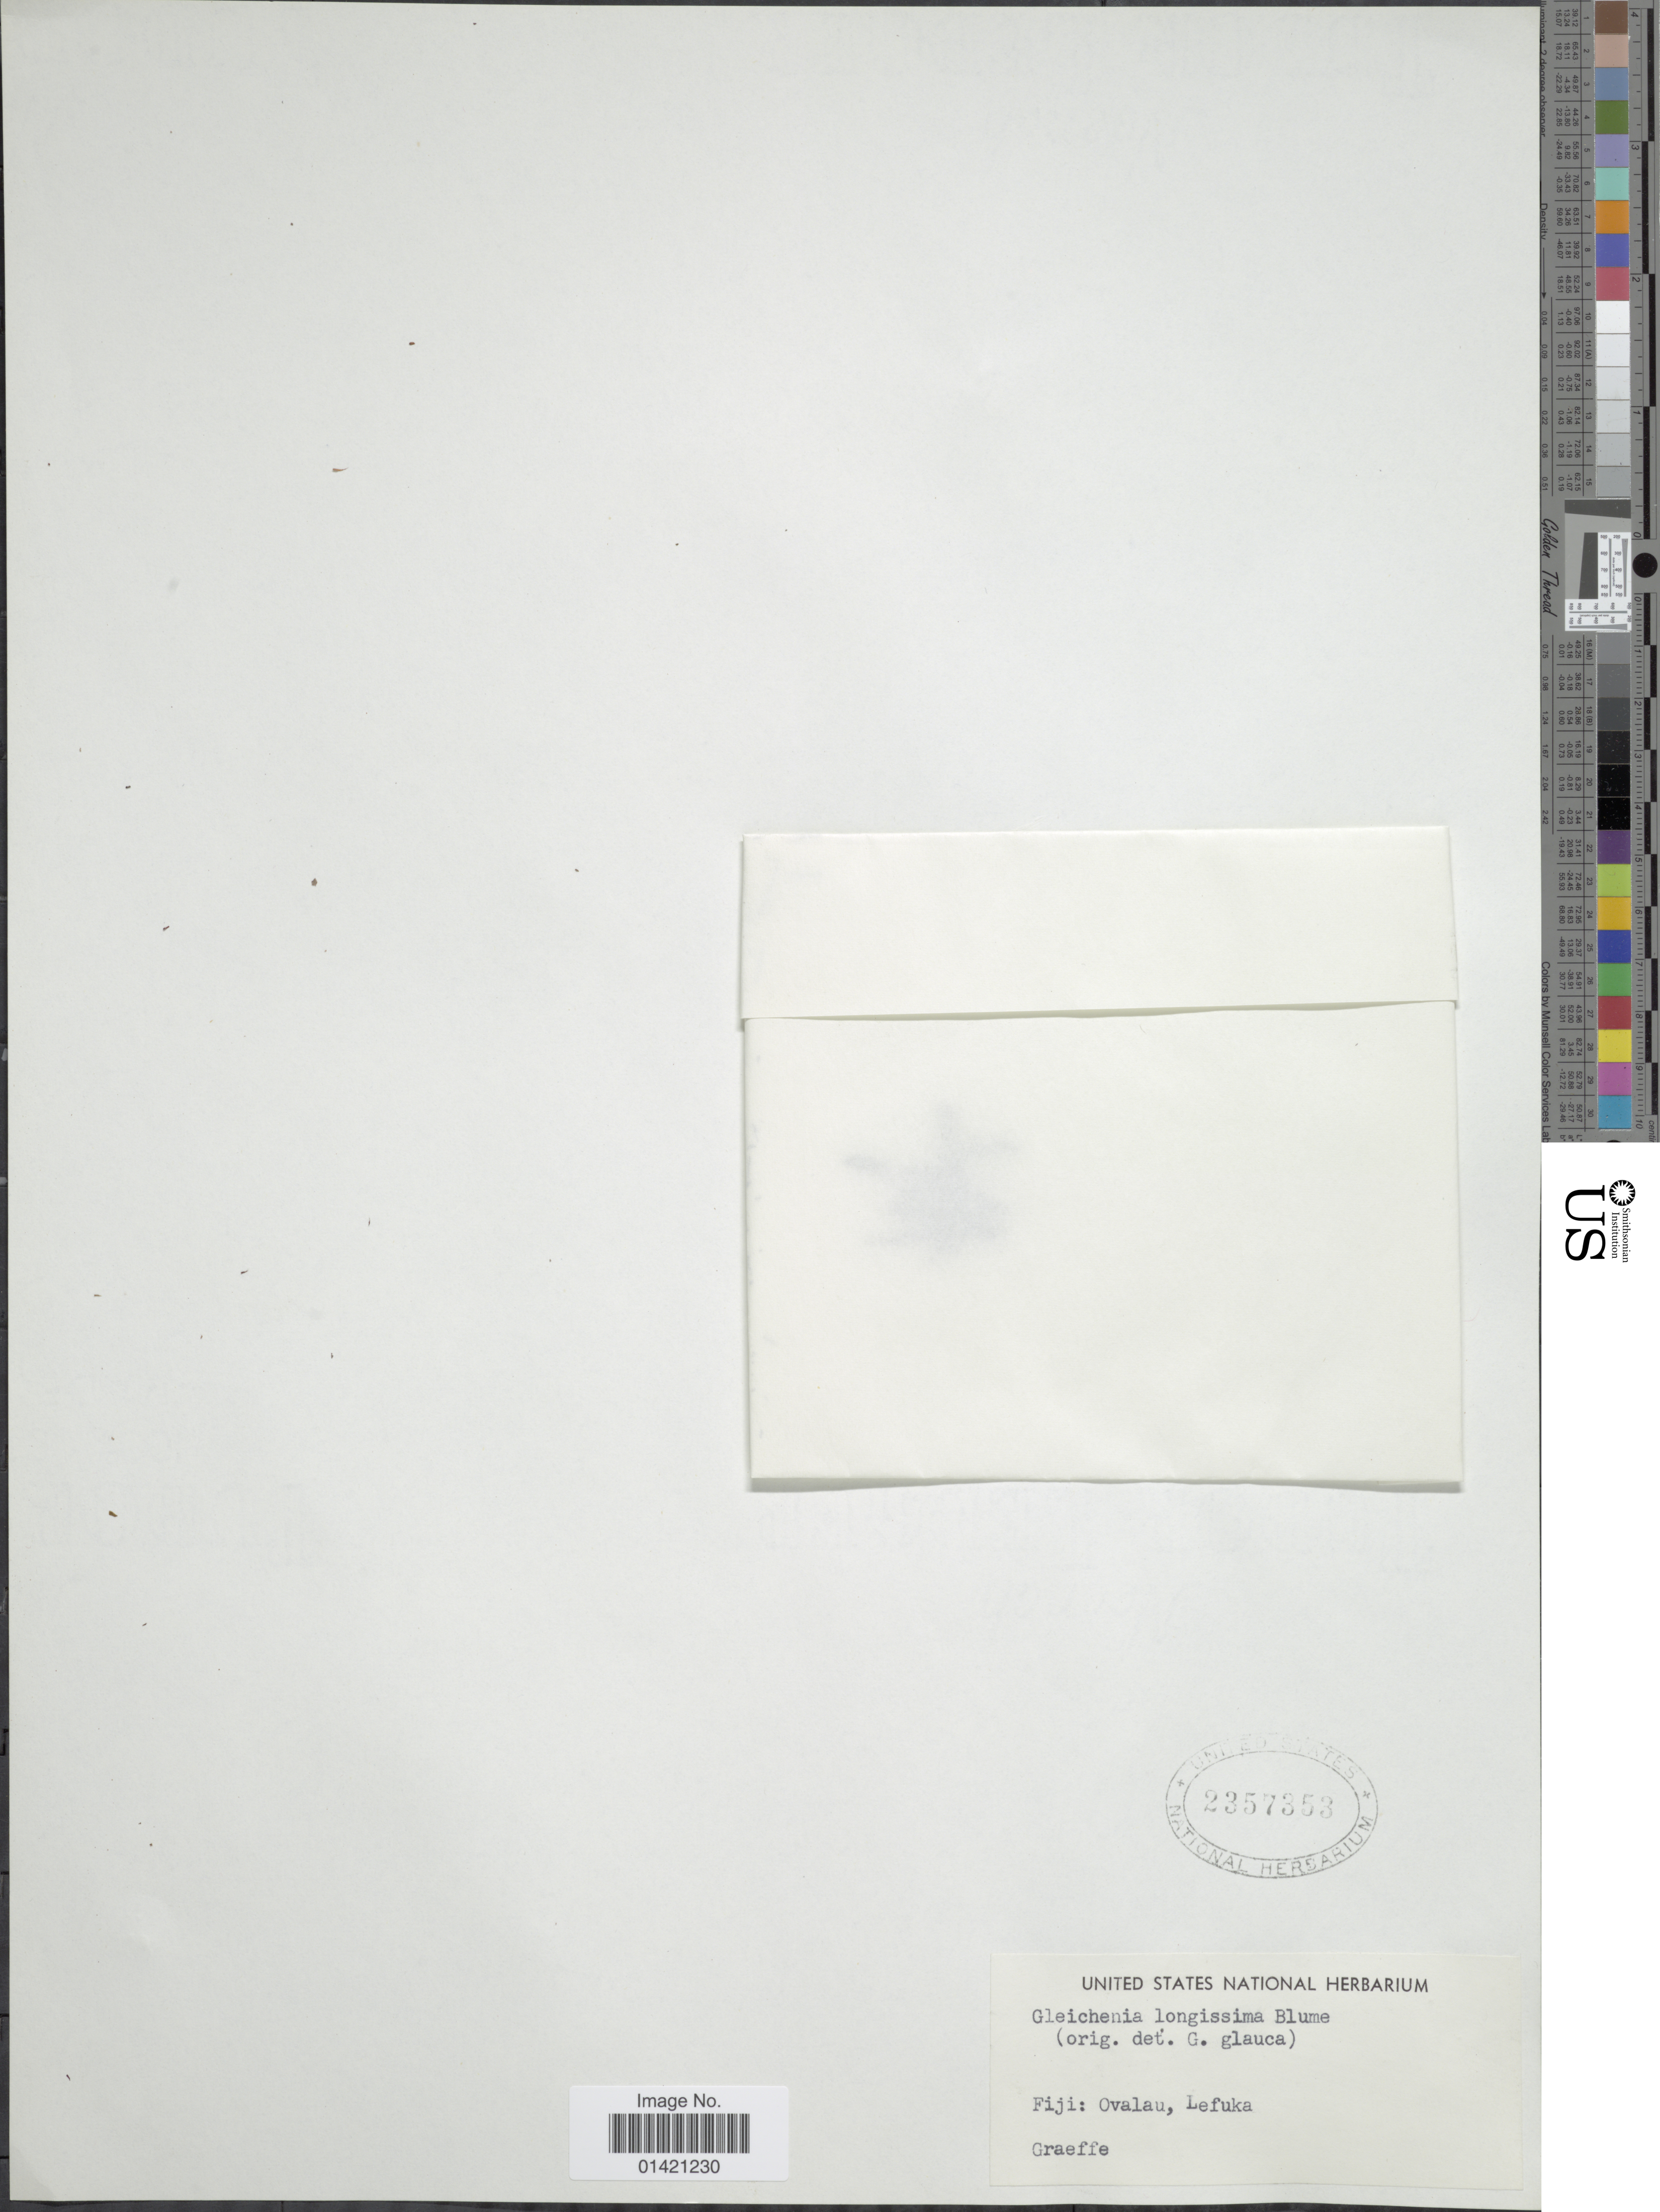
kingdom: Plantae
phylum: Tracheophyta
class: Polypodiopsida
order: Gleicheniales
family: Gleicheniaceae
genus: Diplopterygium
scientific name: Diplopterygium glaucum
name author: (Thunb. ex Houtt.) Nakai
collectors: Graeffe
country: Fiji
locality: Ovalau, Lefuka.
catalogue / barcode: US 2357353